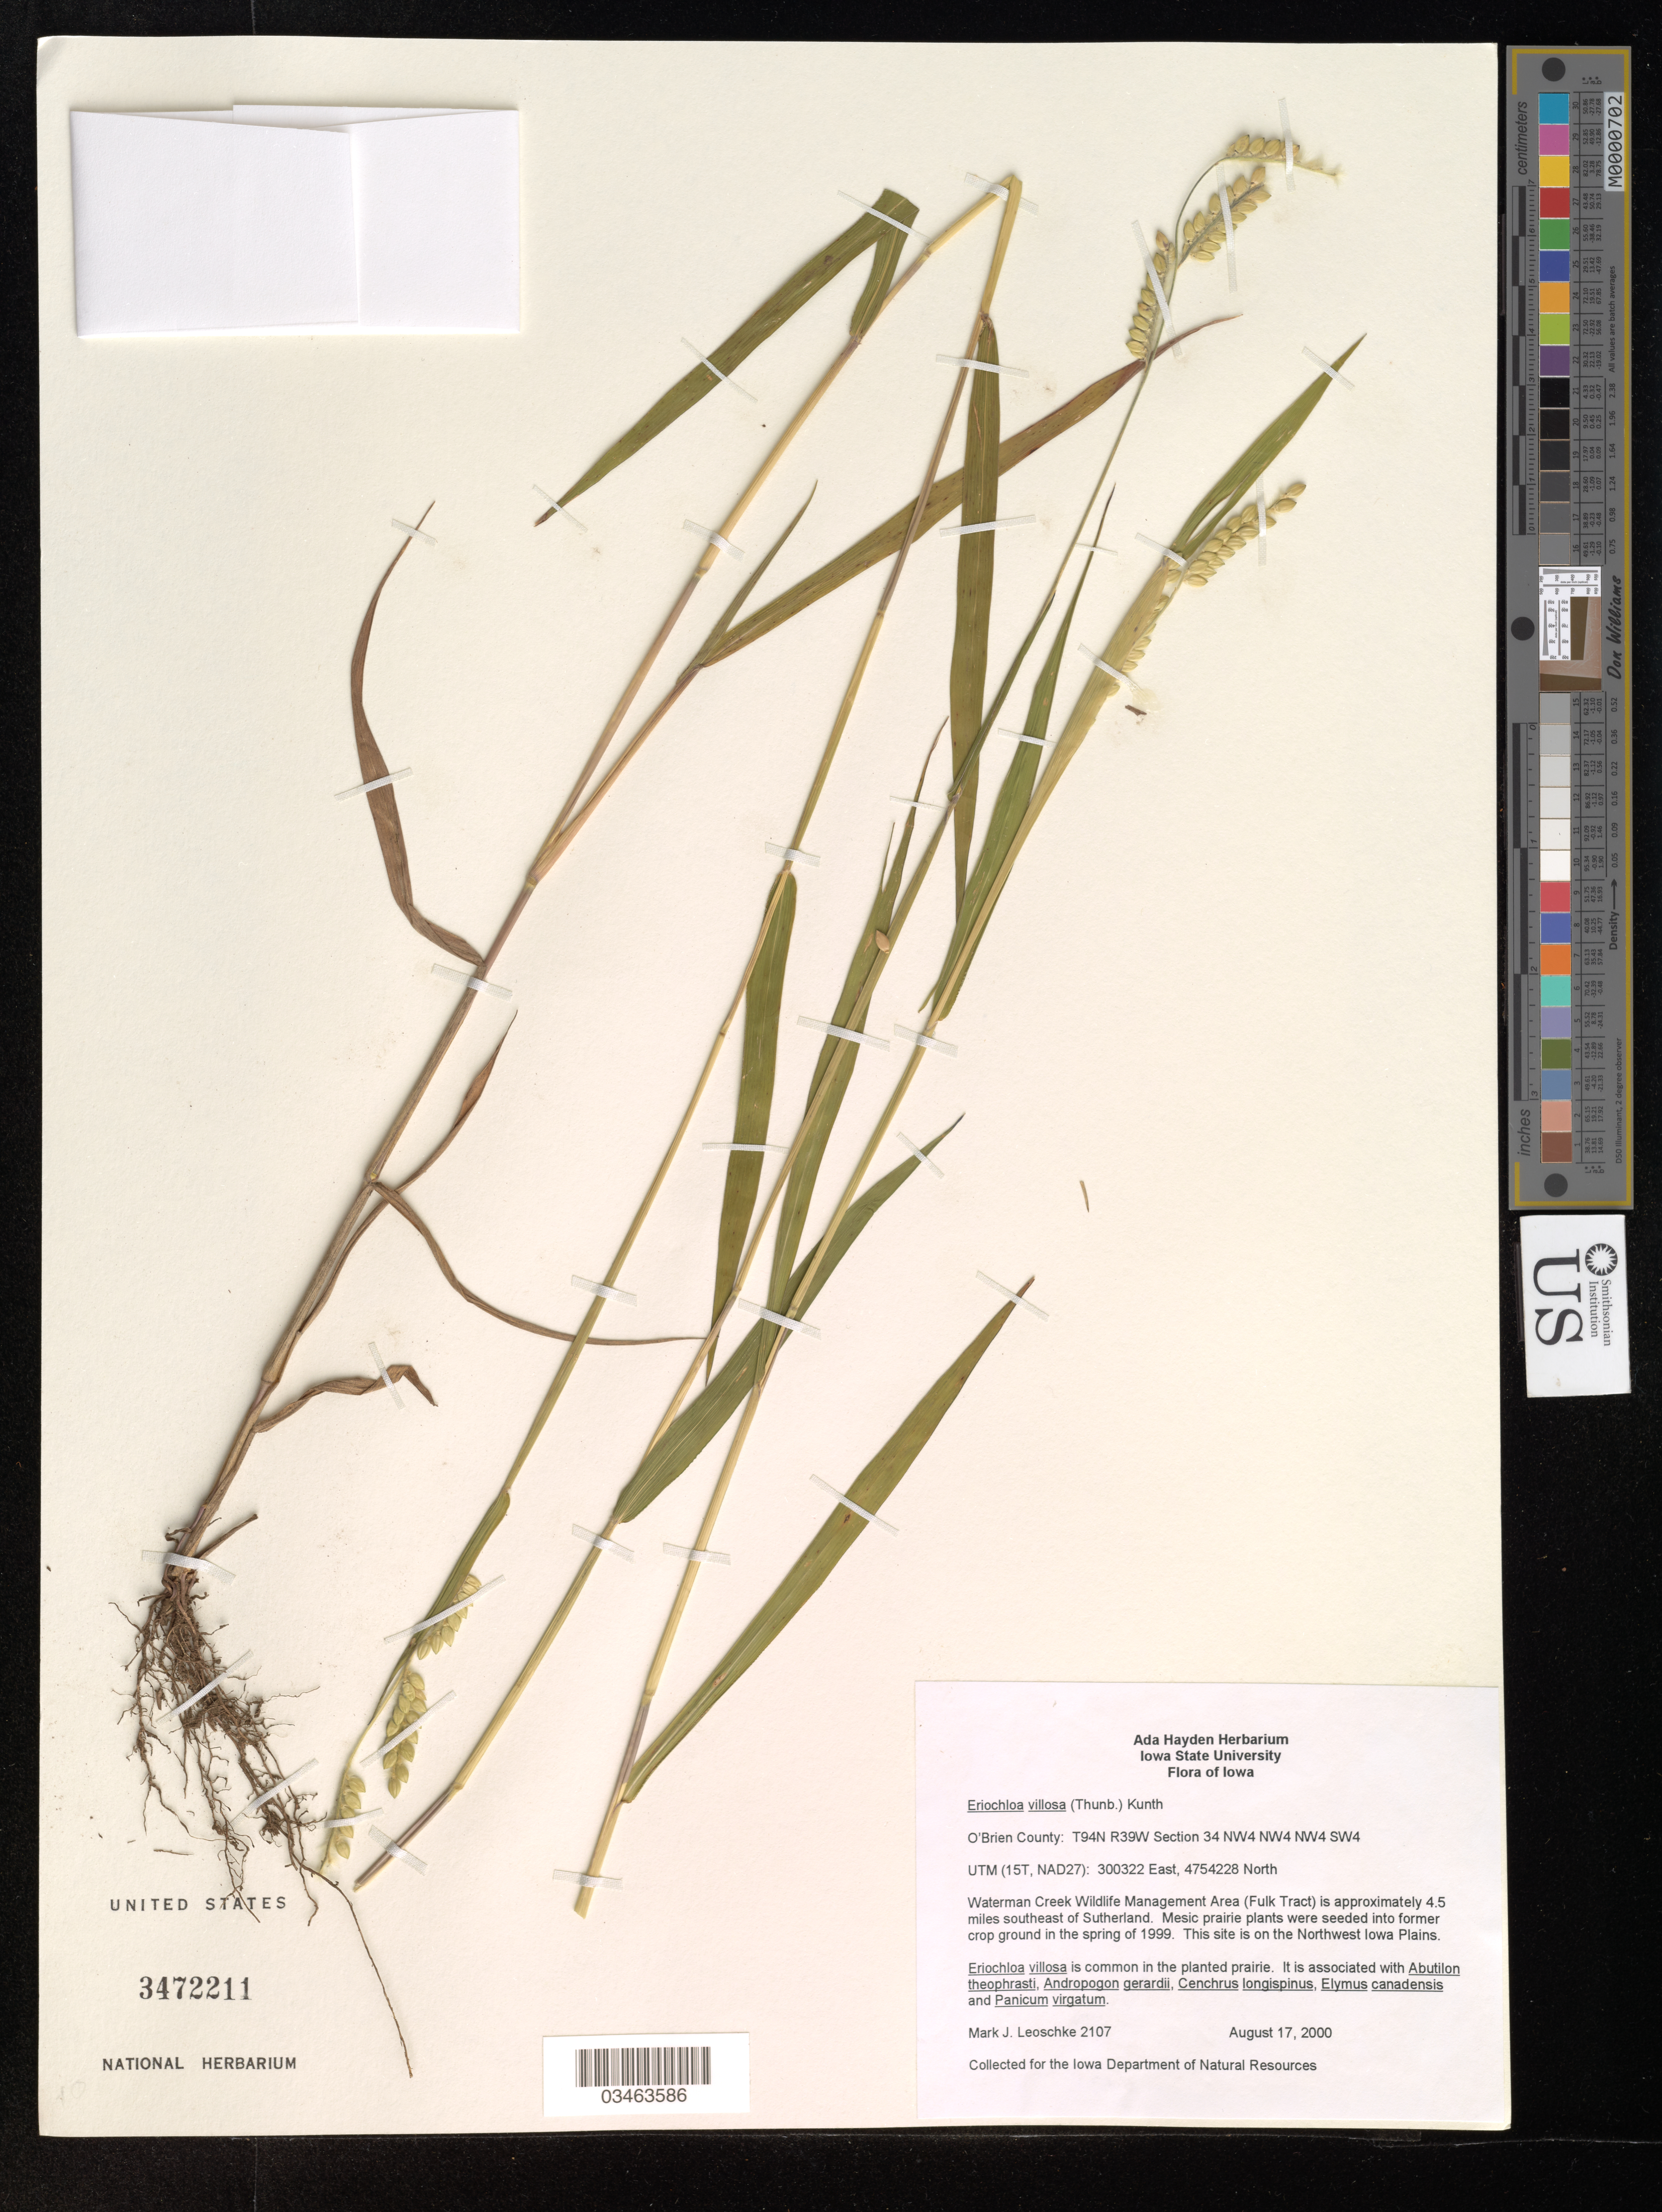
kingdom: Plantae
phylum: Tracheophyta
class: Liliopsida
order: Poales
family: Poaceae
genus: Eriochloa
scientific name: Eriochloa villosa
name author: (Thunb.) Kunth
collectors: M. J. Leoschke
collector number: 2107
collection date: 2000-08-17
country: United States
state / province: Iowa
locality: O'Brien County: T94N R39W Section 34 NW4 NW4 NW4 SW4. UTM (15T, NAD27). Waterman Creek Wildlife Management Area (Fulk Tract) is approximately 4.5 miles southeast of Sutherland. This site is on the Northwest Iowa Plains.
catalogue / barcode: US 3472211